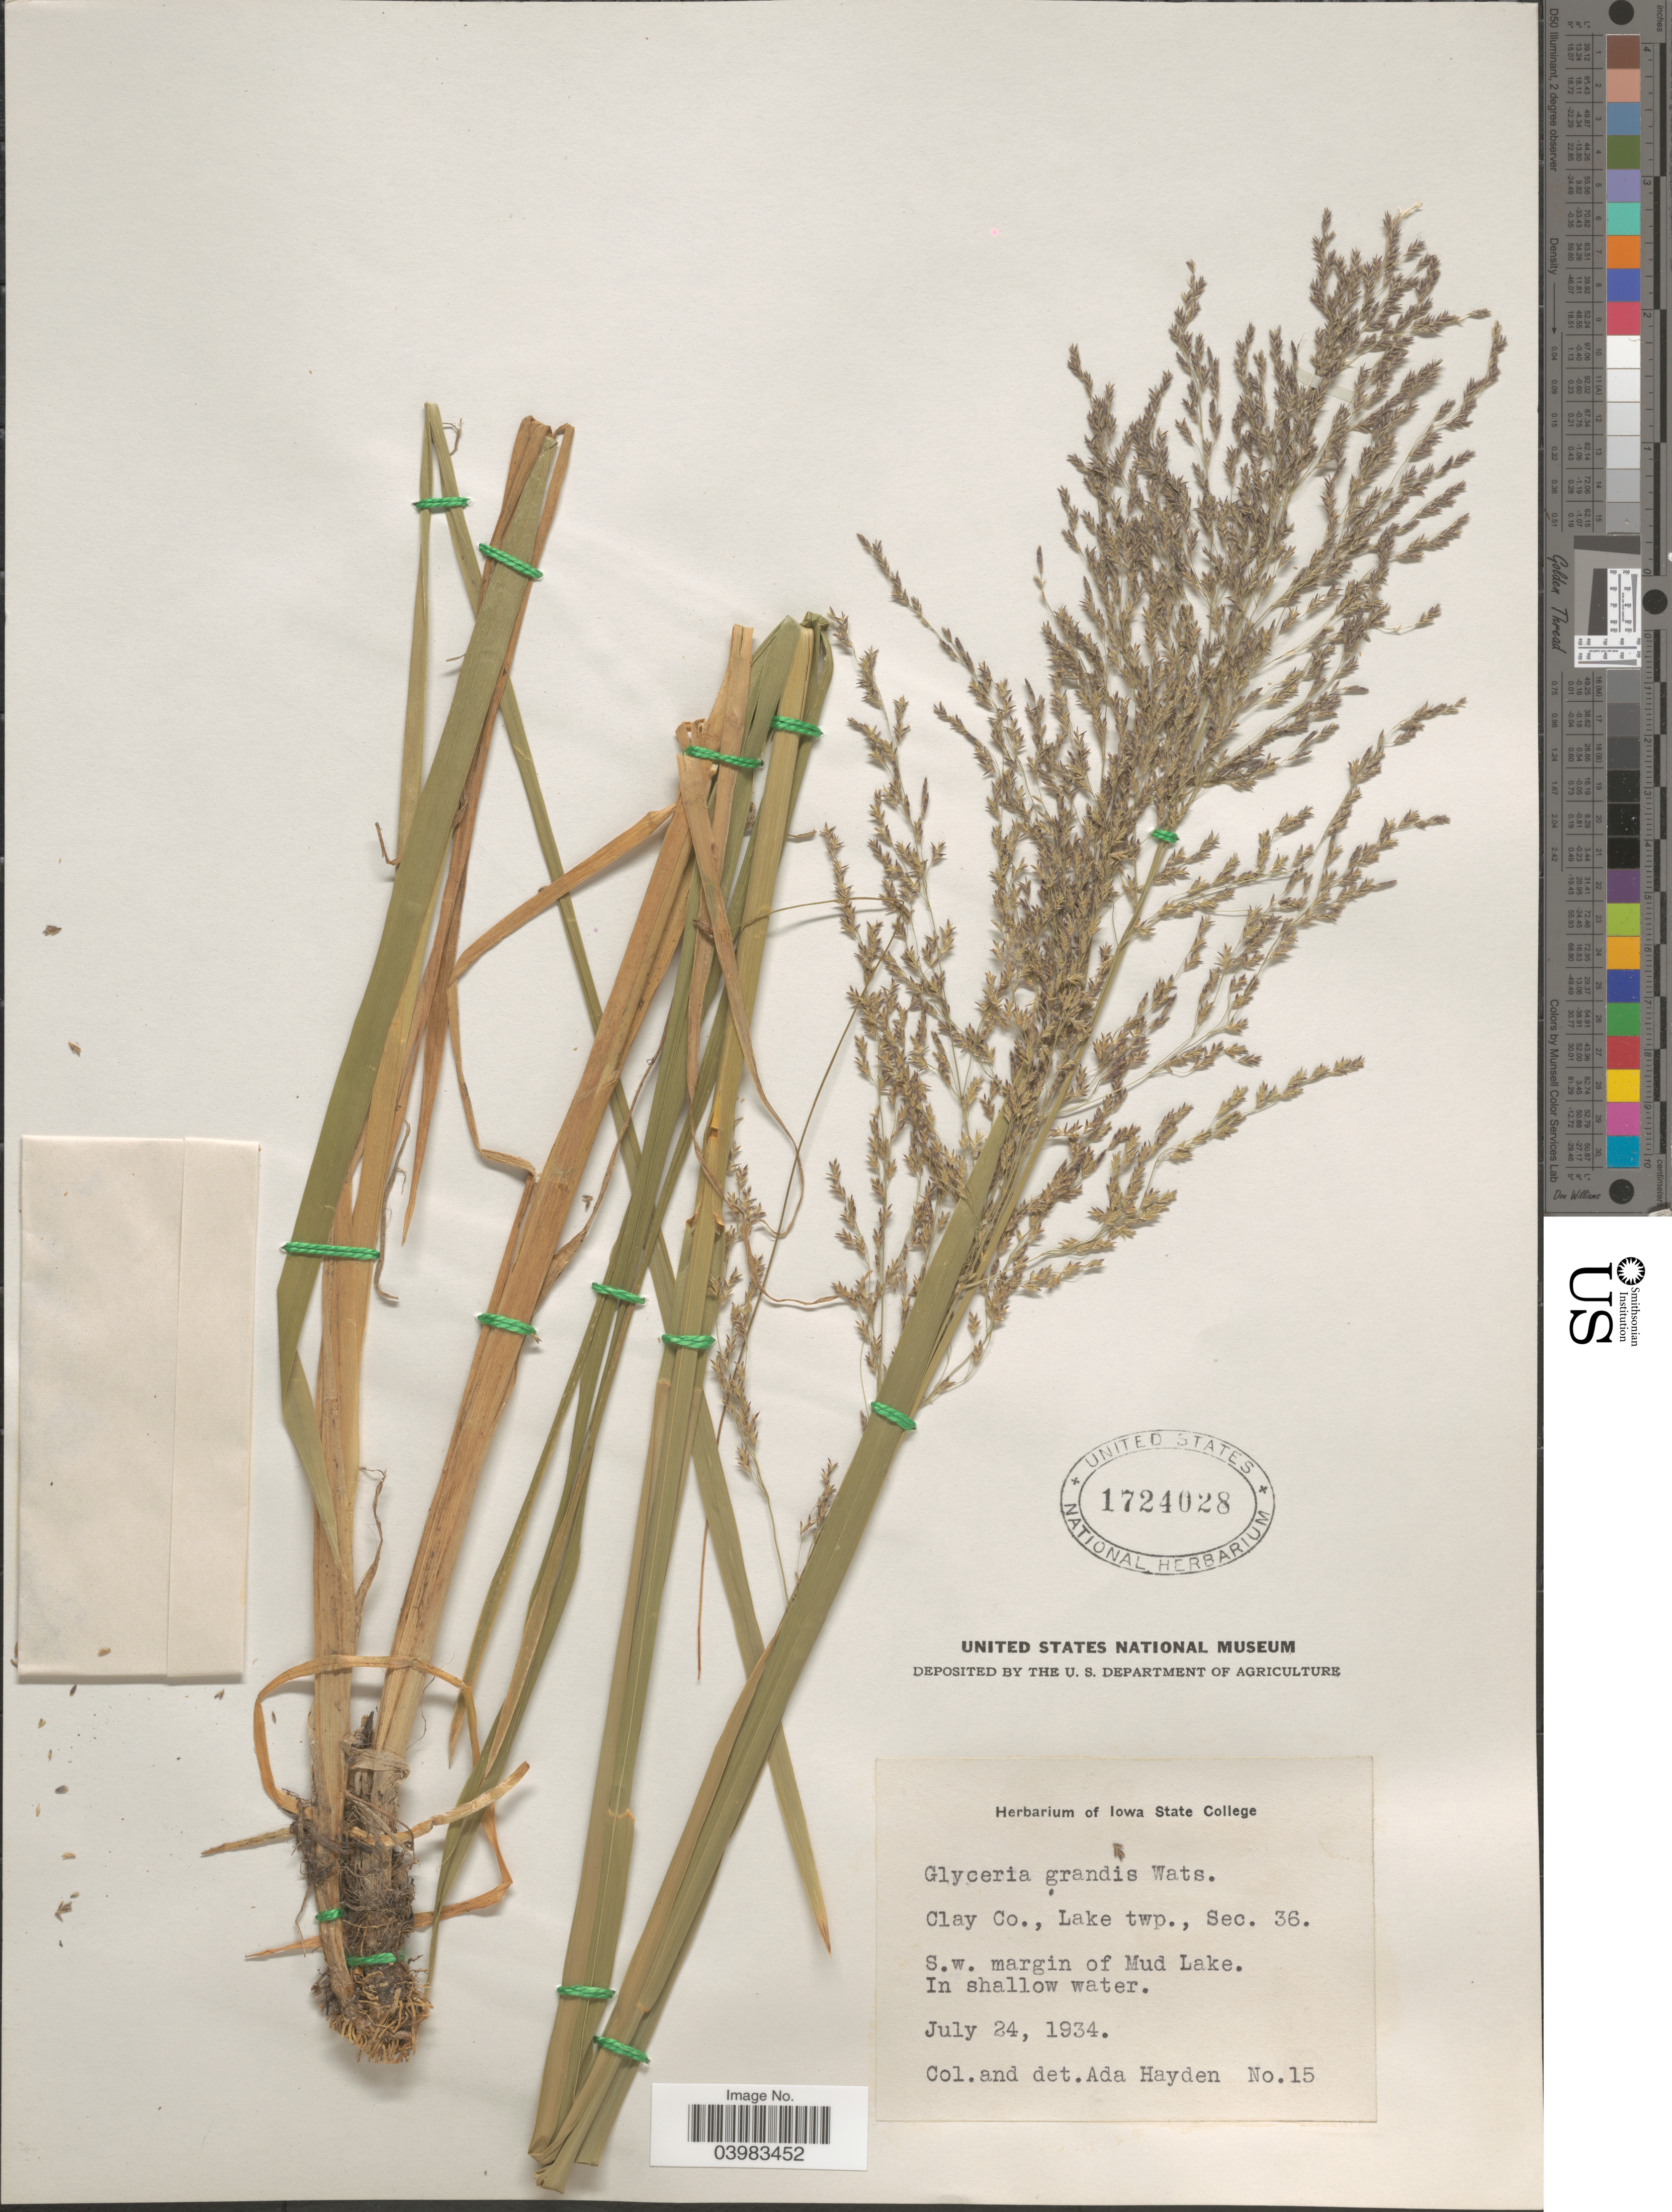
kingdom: Plantae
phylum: Tracheophyta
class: Liliopsida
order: Poales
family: Poaceae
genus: Glyceria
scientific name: Glyceria grandis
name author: S. Watson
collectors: Ada Hayden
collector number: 15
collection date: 1934-07-24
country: United States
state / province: Iowa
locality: Clay Co., Lake twp., Sec. 36. S.w. margin of Mud Lake.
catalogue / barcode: US 1724028